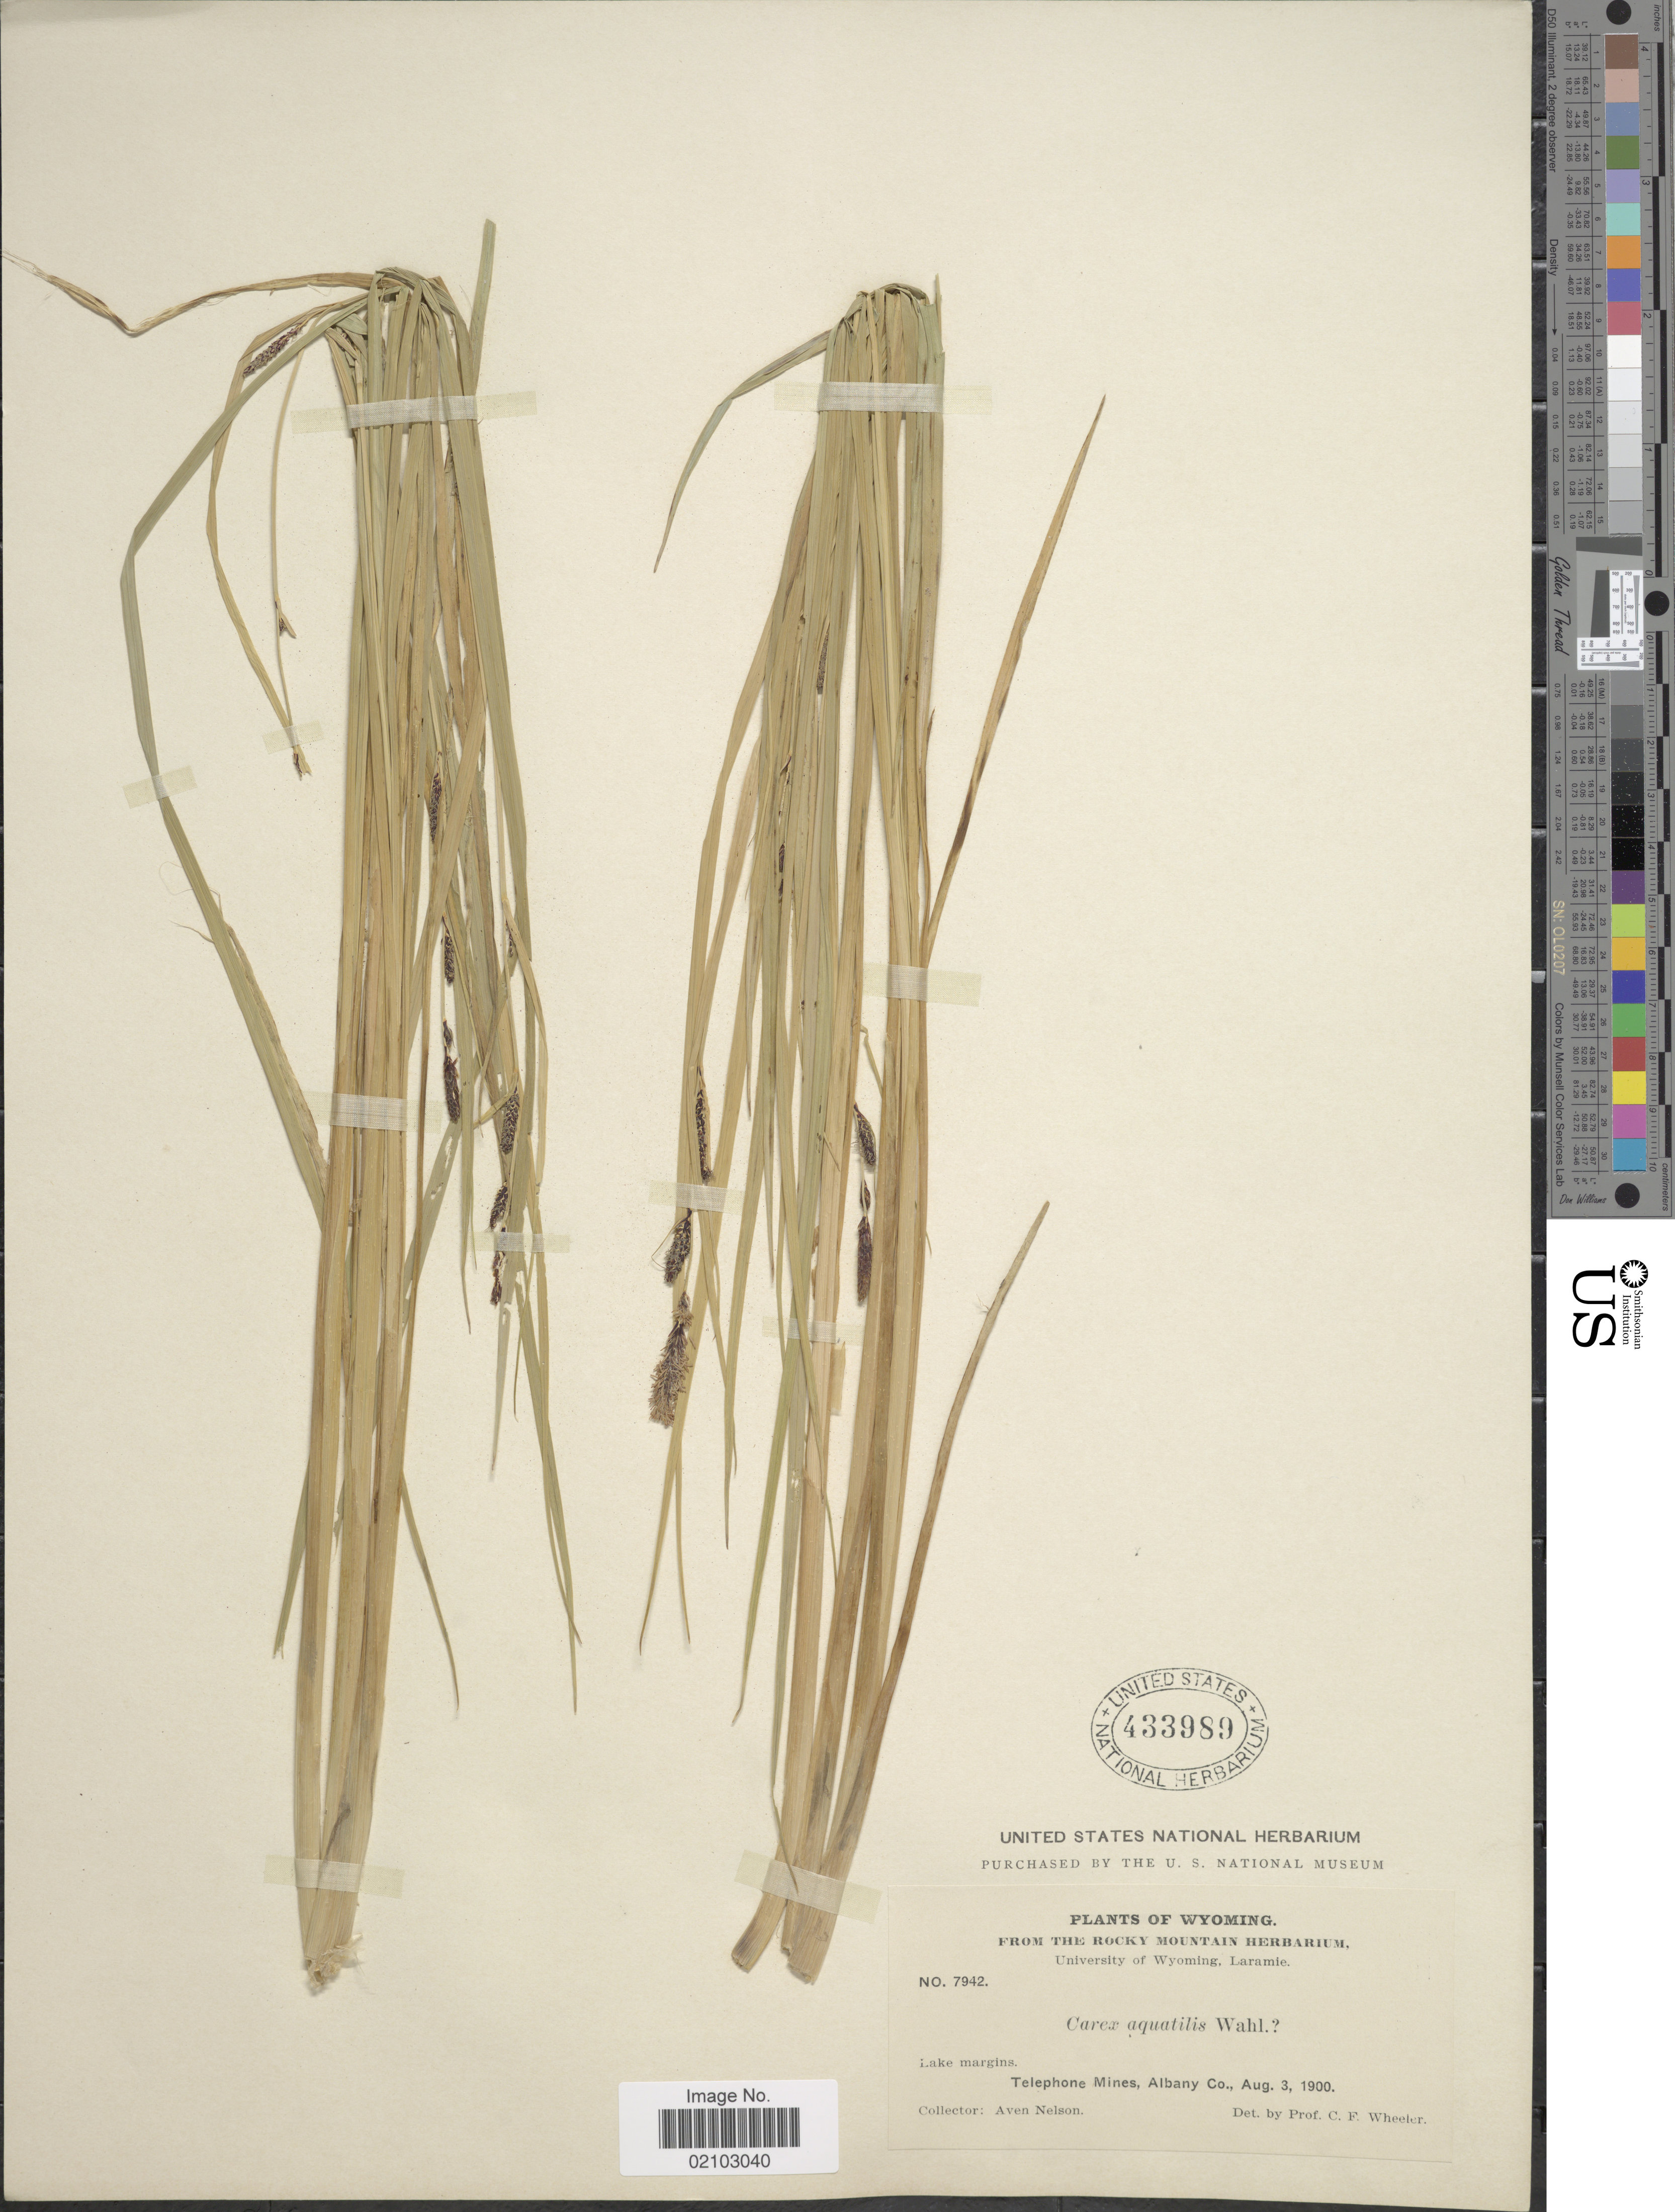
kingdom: Plantae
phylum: Tracheophyta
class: Liliopsida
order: Poales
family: Cyperaceae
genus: Carex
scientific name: Carex aquatilis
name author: Wahlenb.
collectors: A. Nelson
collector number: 7942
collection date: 1900-08-03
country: United States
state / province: Wyoming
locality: Lake margins, Telephone Mines, Albany Co.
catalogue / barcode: US 433989